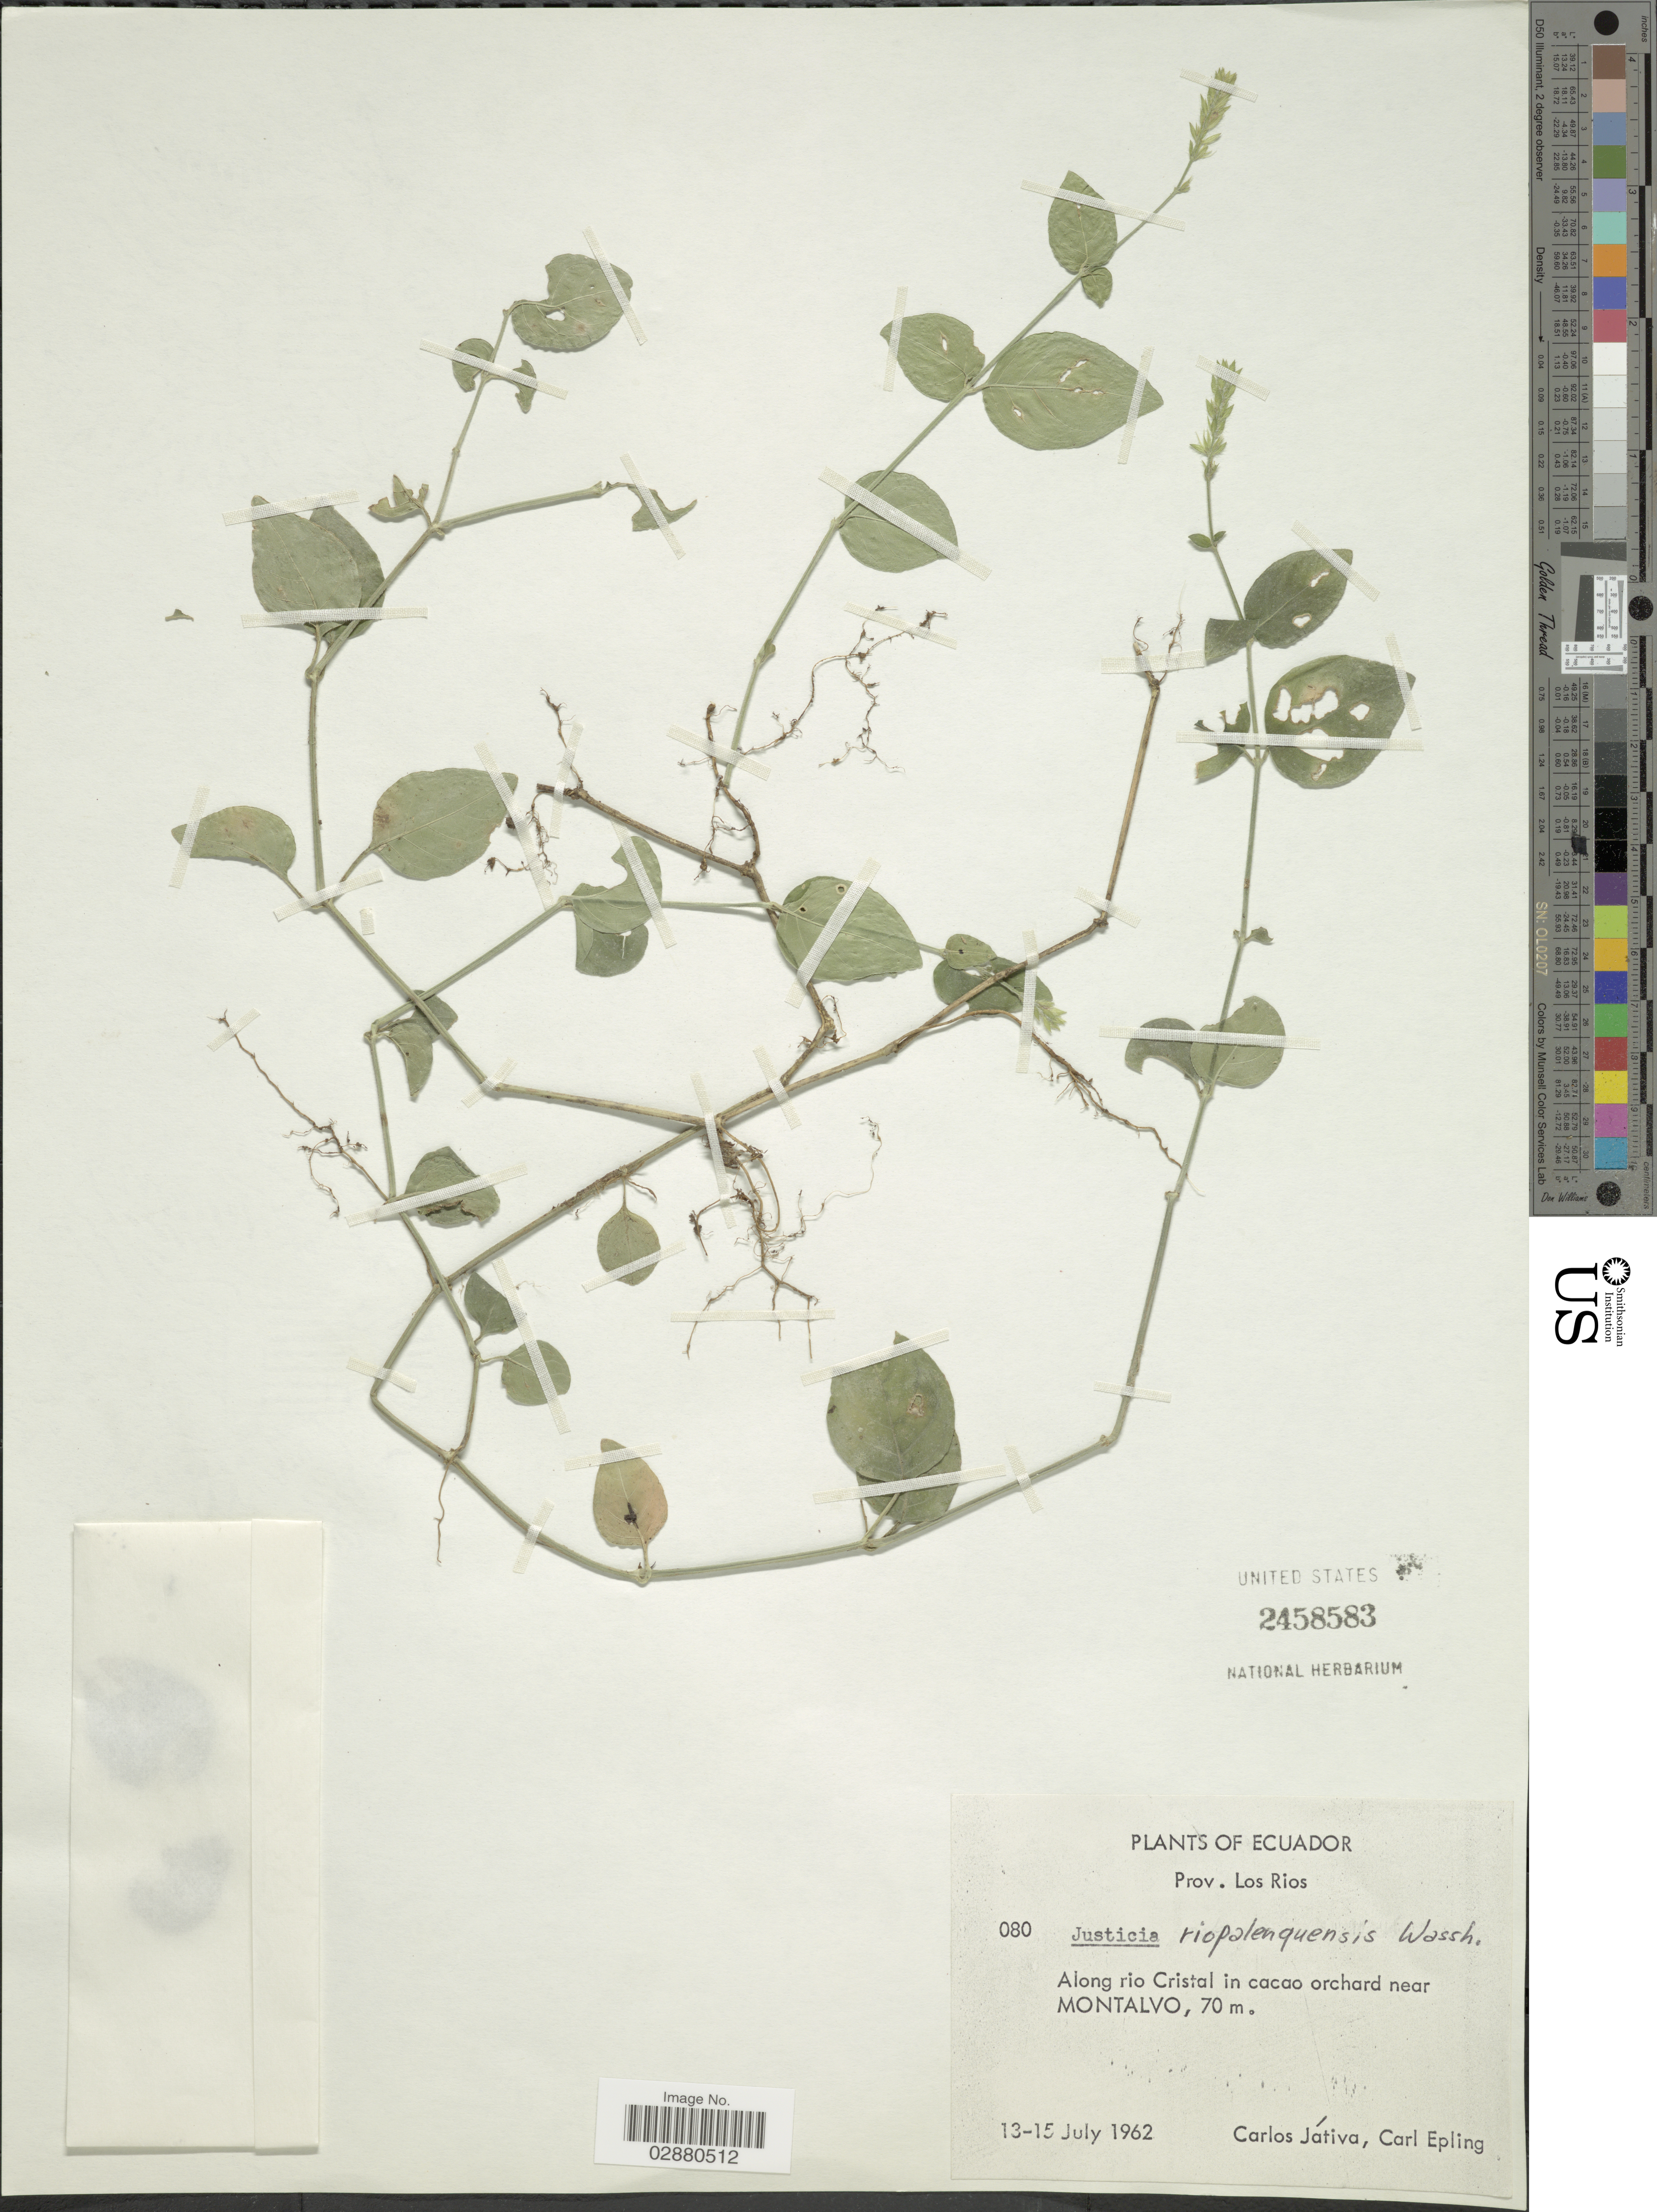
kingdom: Plantae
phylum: Tracheophyta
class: Magnoliopsida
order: Lamiales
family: Acanthaceae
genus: Justicia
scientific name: Justicia riopalenquensis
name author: Wassh.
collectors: C. D. Játiva & C. C. Epling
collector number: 080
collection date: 1962-07-13/1962-07-15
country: Ecuador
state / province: Los Ríos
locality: Along rio Cristal in cacao orchard near Montalvo.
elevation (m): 70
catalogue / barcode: US 2458583